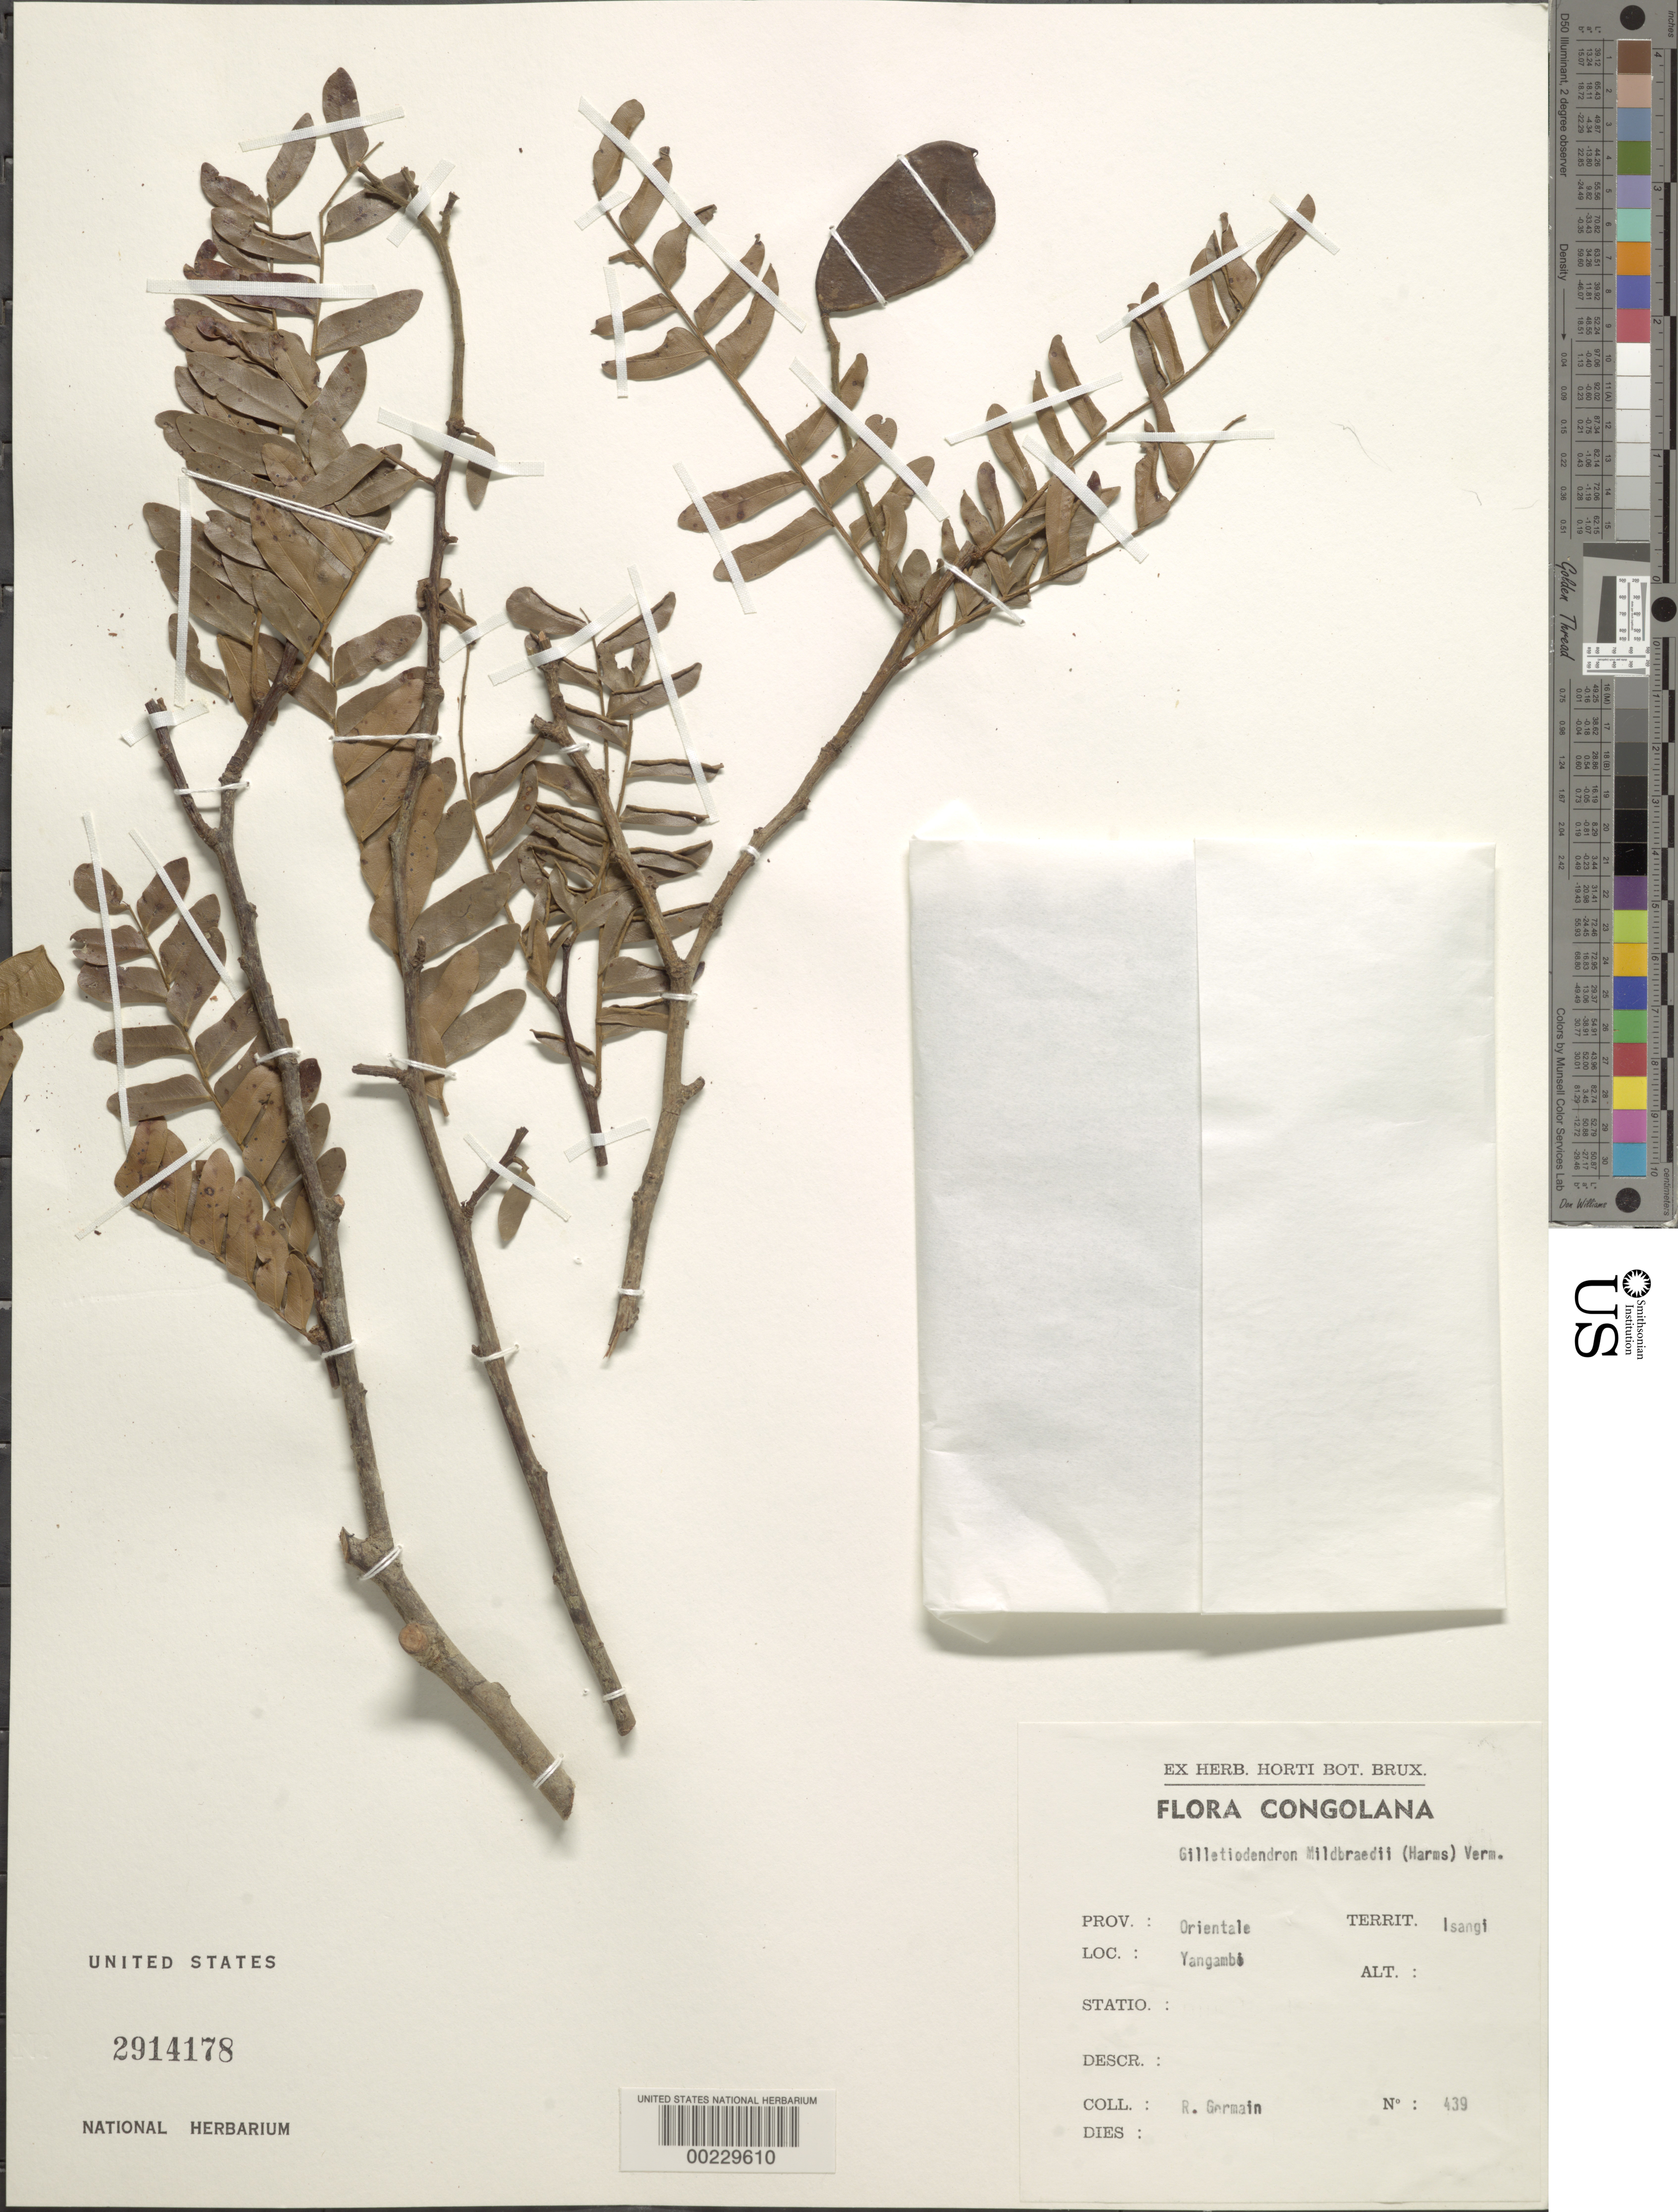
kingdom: Plantae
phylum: Tracheophyta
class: Magnoliopsida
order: Fabales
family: Fabaceae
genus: Gilletiodendron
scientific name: Gilletiodendron mildbraedii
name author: (Harms) Vermoesen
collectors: R. Germain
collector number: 439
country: Congo, Democratic Republic of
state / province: Tshopo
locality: Yangambi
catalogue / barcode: US 2914178